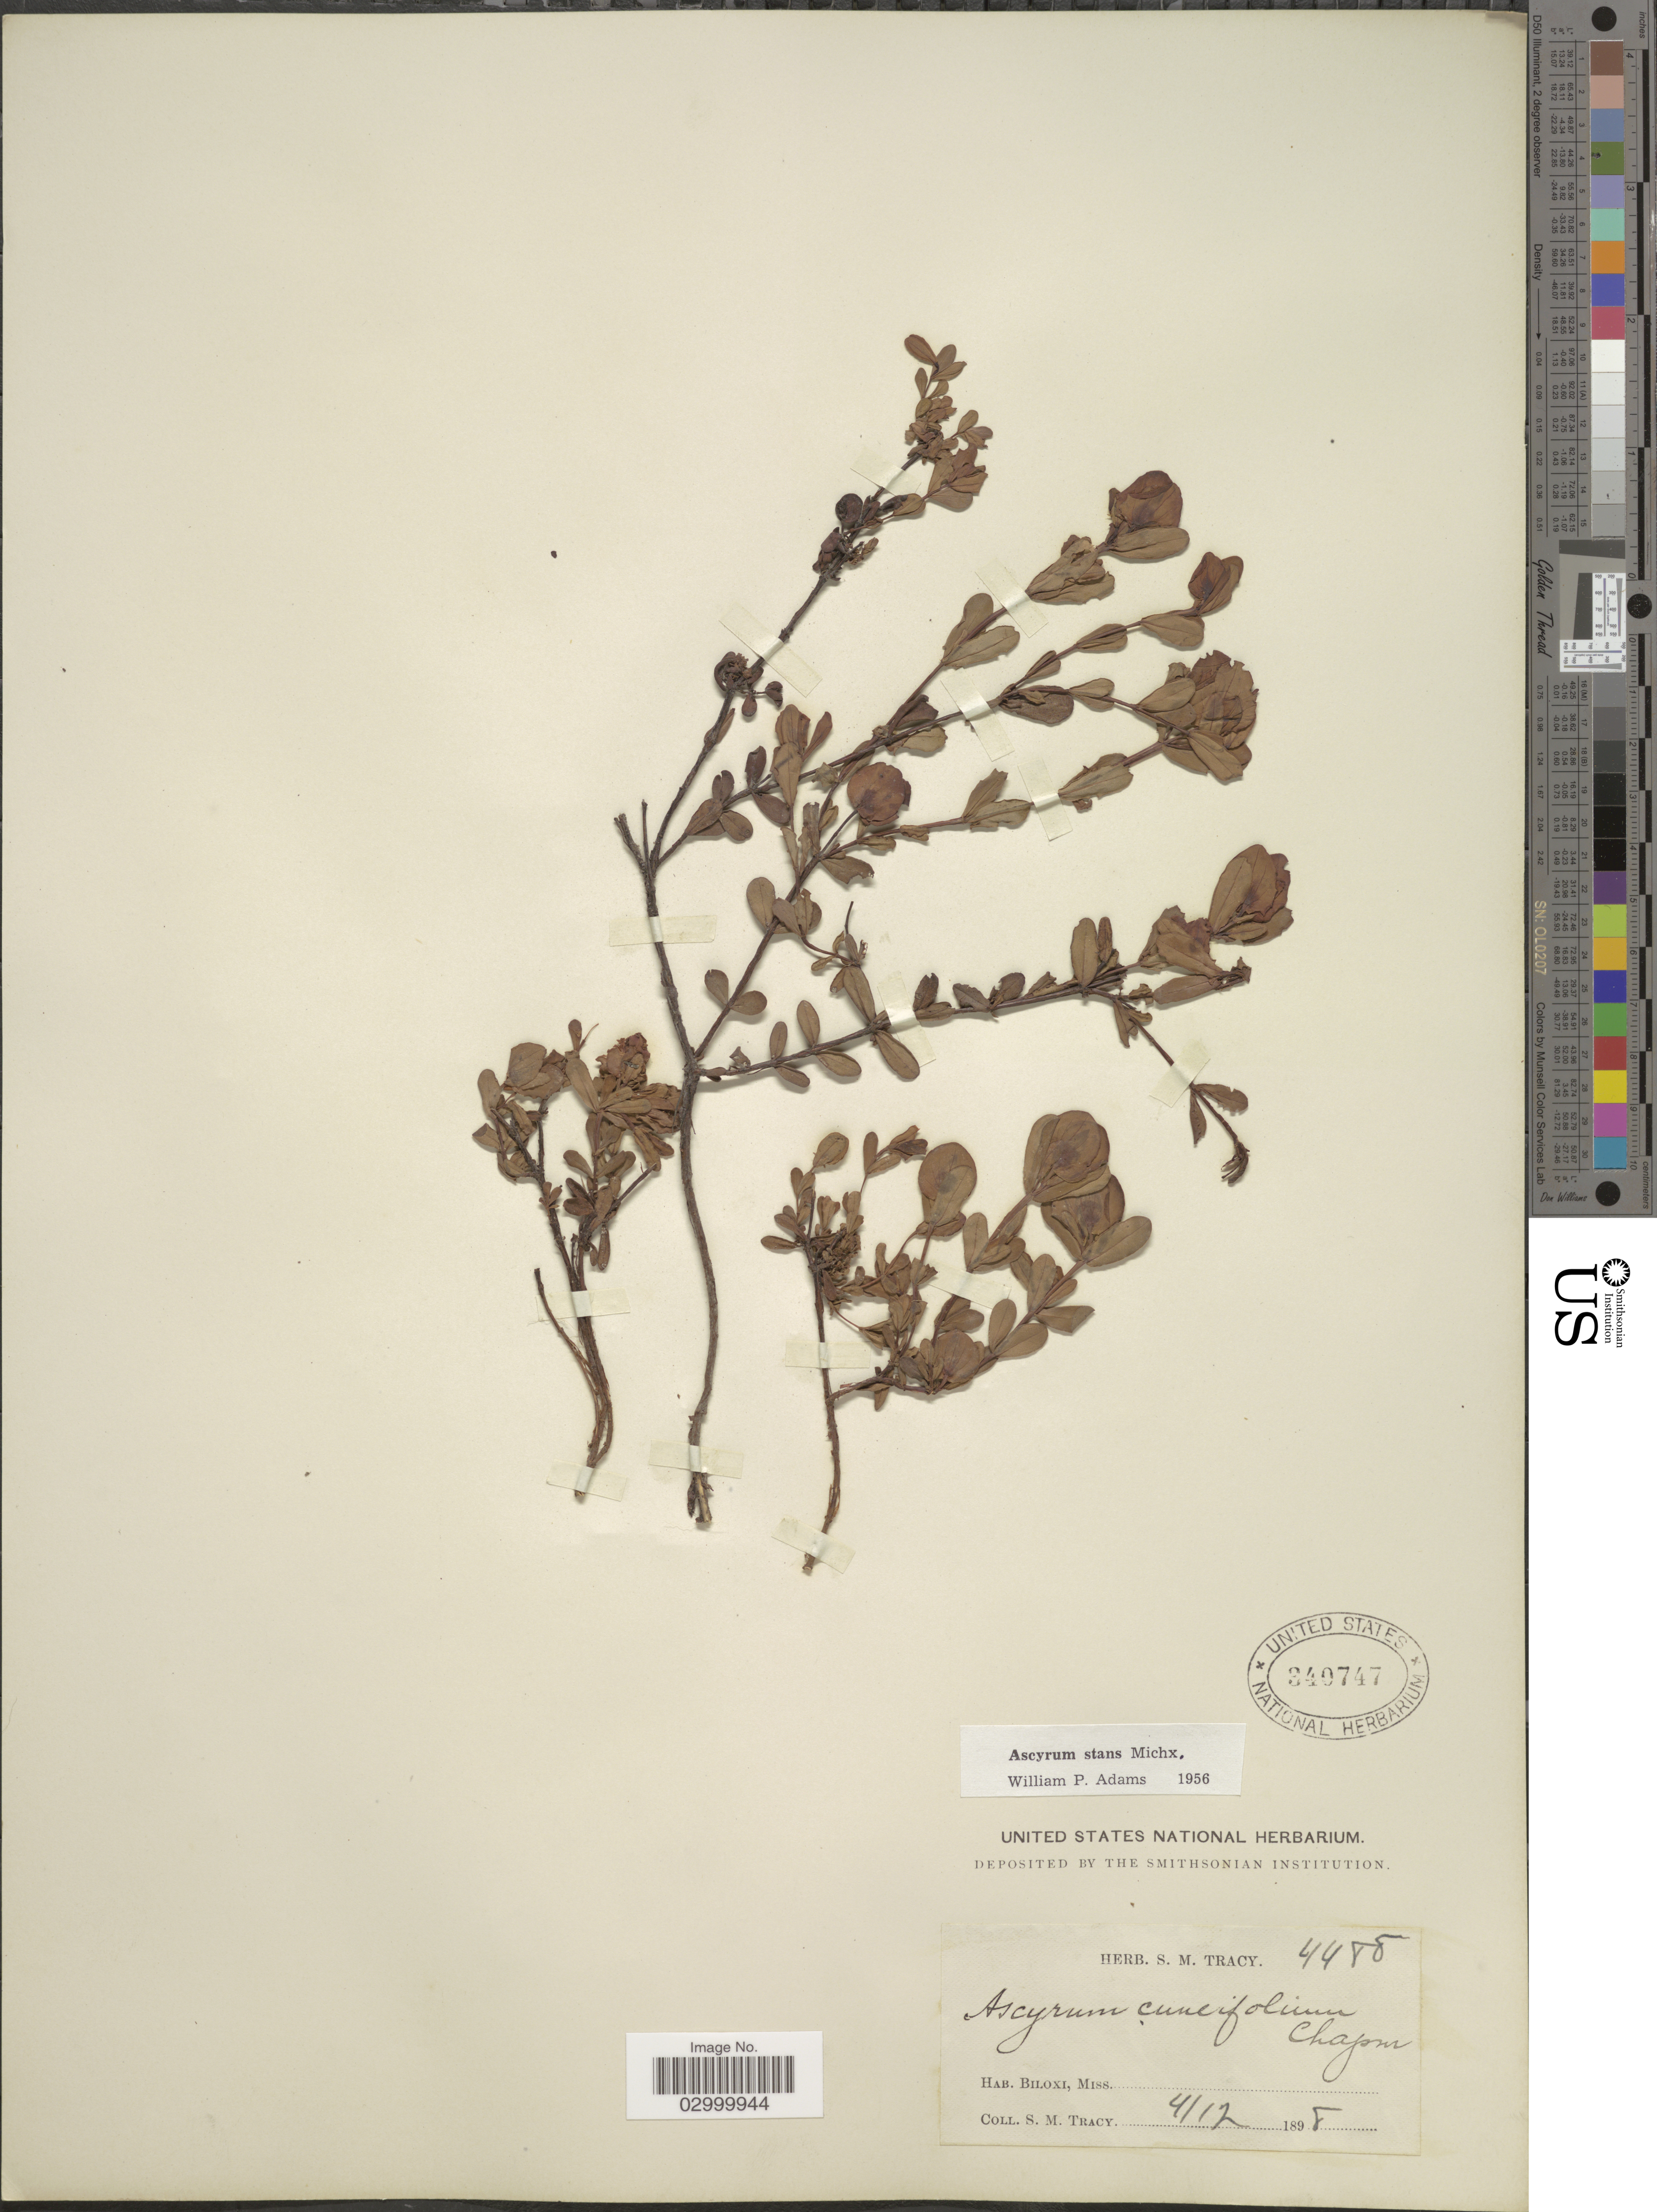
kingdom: Plantae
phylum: Tracheophyta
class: Magnoliopsida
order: Malpighiales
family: Hypericaceae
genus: Hypericum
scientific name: Hypericum crux-andreae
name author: (L.) Crantz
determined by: Strong, Mark T., (BOT), Smithsonian Institution - National Museum of Natural History (UNITED STATES)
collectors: S. M. Tracy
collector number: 4488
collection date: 1898-04-12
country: United States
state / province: Mississippi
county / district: Harrison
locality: Biloxi, Miss.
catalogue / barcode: US 340747